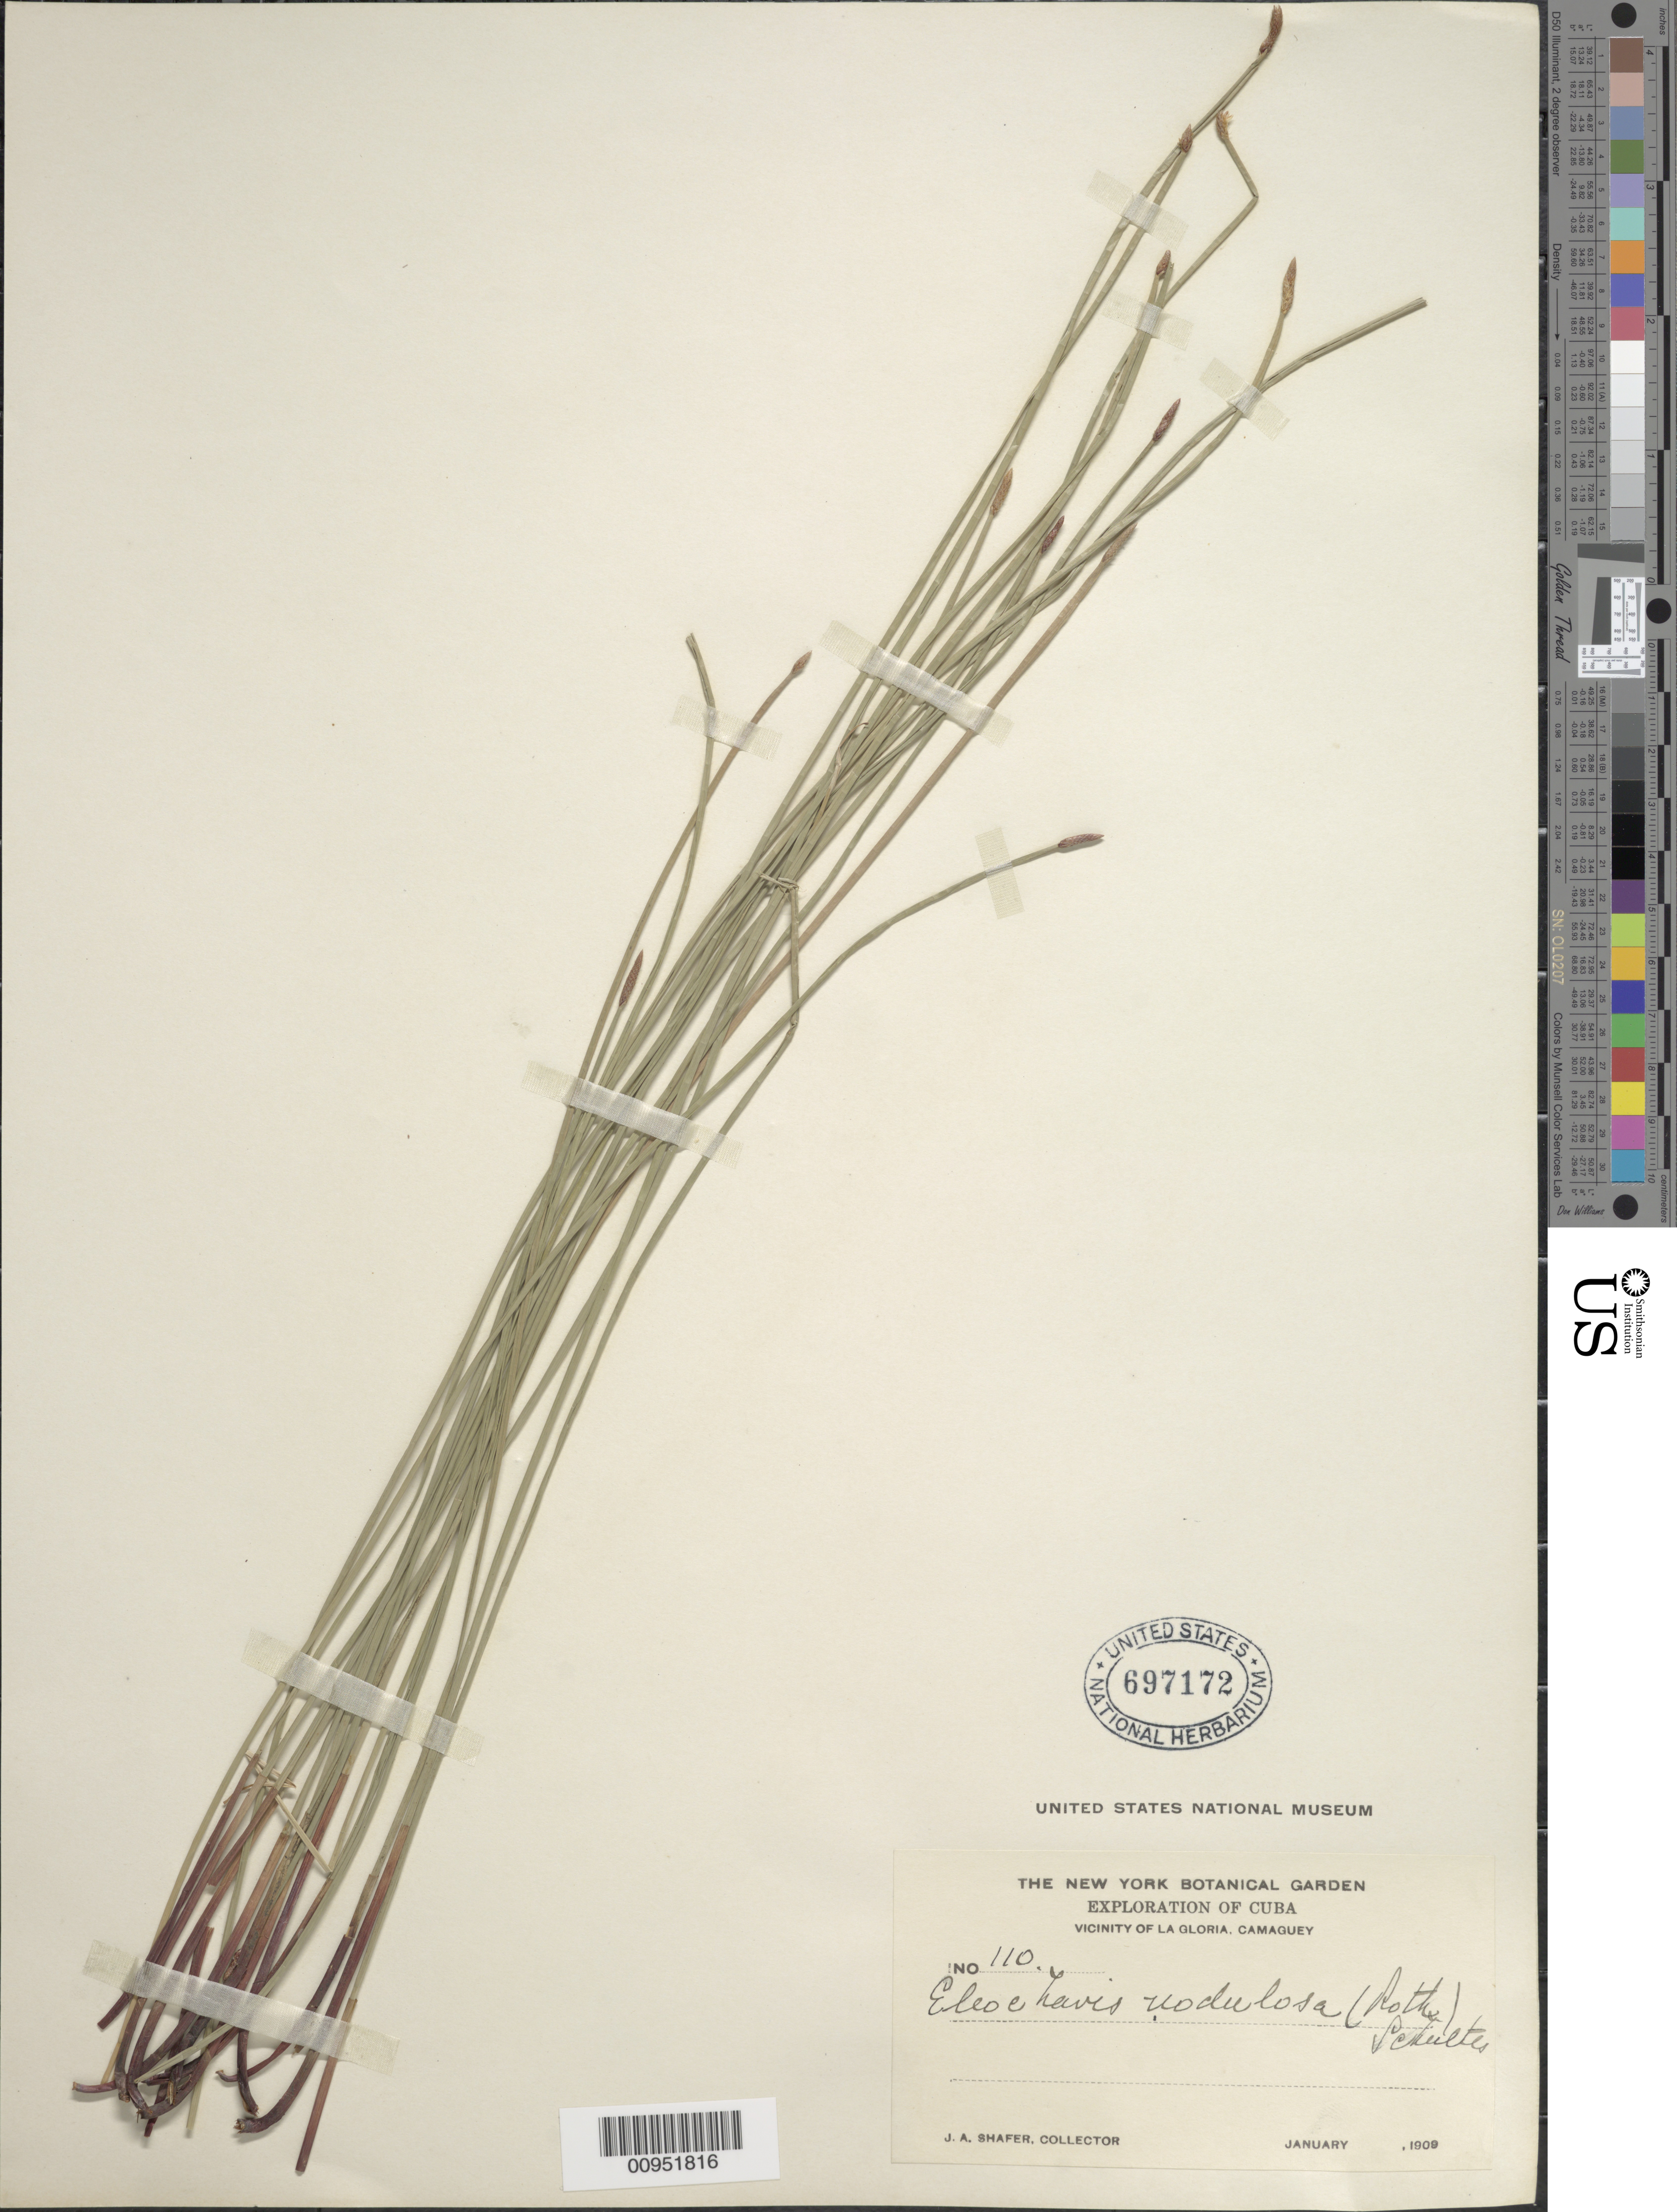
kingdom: Plantae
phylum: Tracheophyta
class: Liliopsida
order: Poales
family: Cyperaceae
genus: Eleocharis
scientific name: Eleocharis montana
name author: (Kunth) Roem. & Schult.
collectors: J. A. Shafer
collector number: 110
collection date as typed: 28 Jan 1909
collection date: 1909-01-28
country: Cuba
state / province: Camagüey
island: Cuba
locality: Vicinity of La Gloria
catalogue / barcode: US 697172